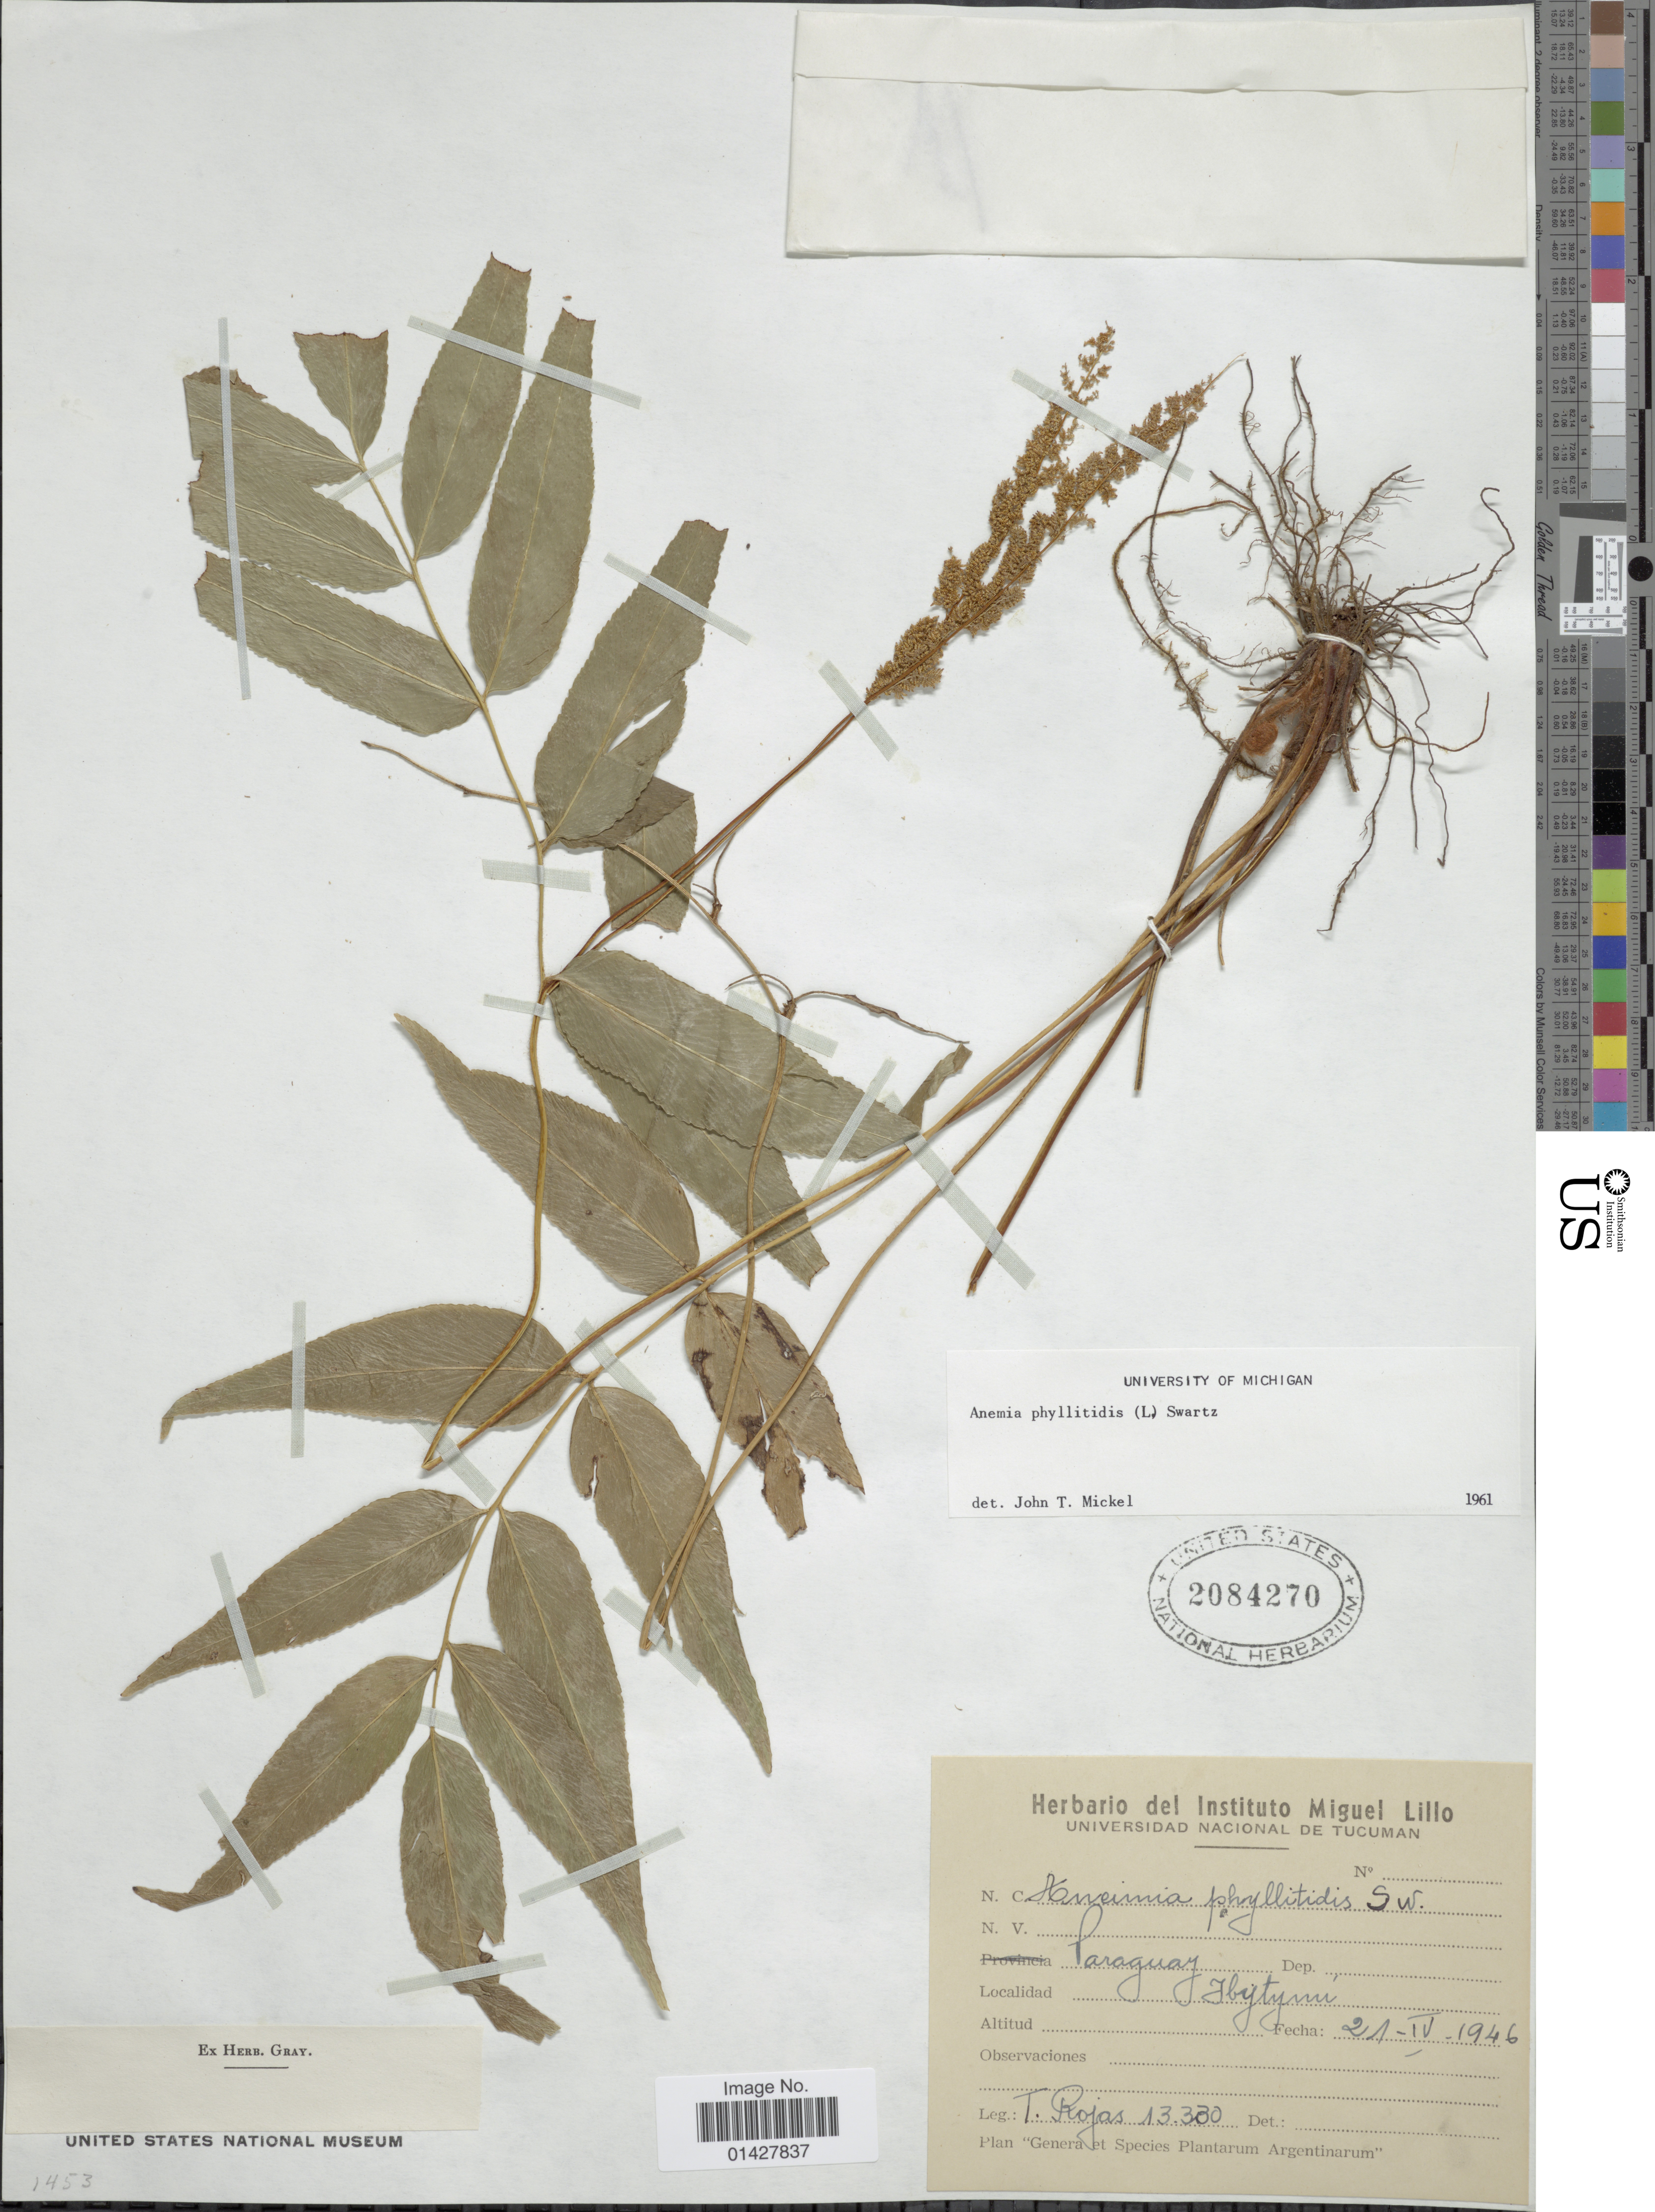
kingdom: Plantae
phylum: Tracheophyta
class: Polypodiopsida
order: Schizaeales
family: Anemiaceae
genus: Anemia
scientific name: Anemia phyllitidis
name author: (L.) Sw.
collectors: T. Rojas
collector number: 13330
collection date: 1946-05-21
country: Paraguay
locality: Ibytynní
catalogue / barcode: US 2084270